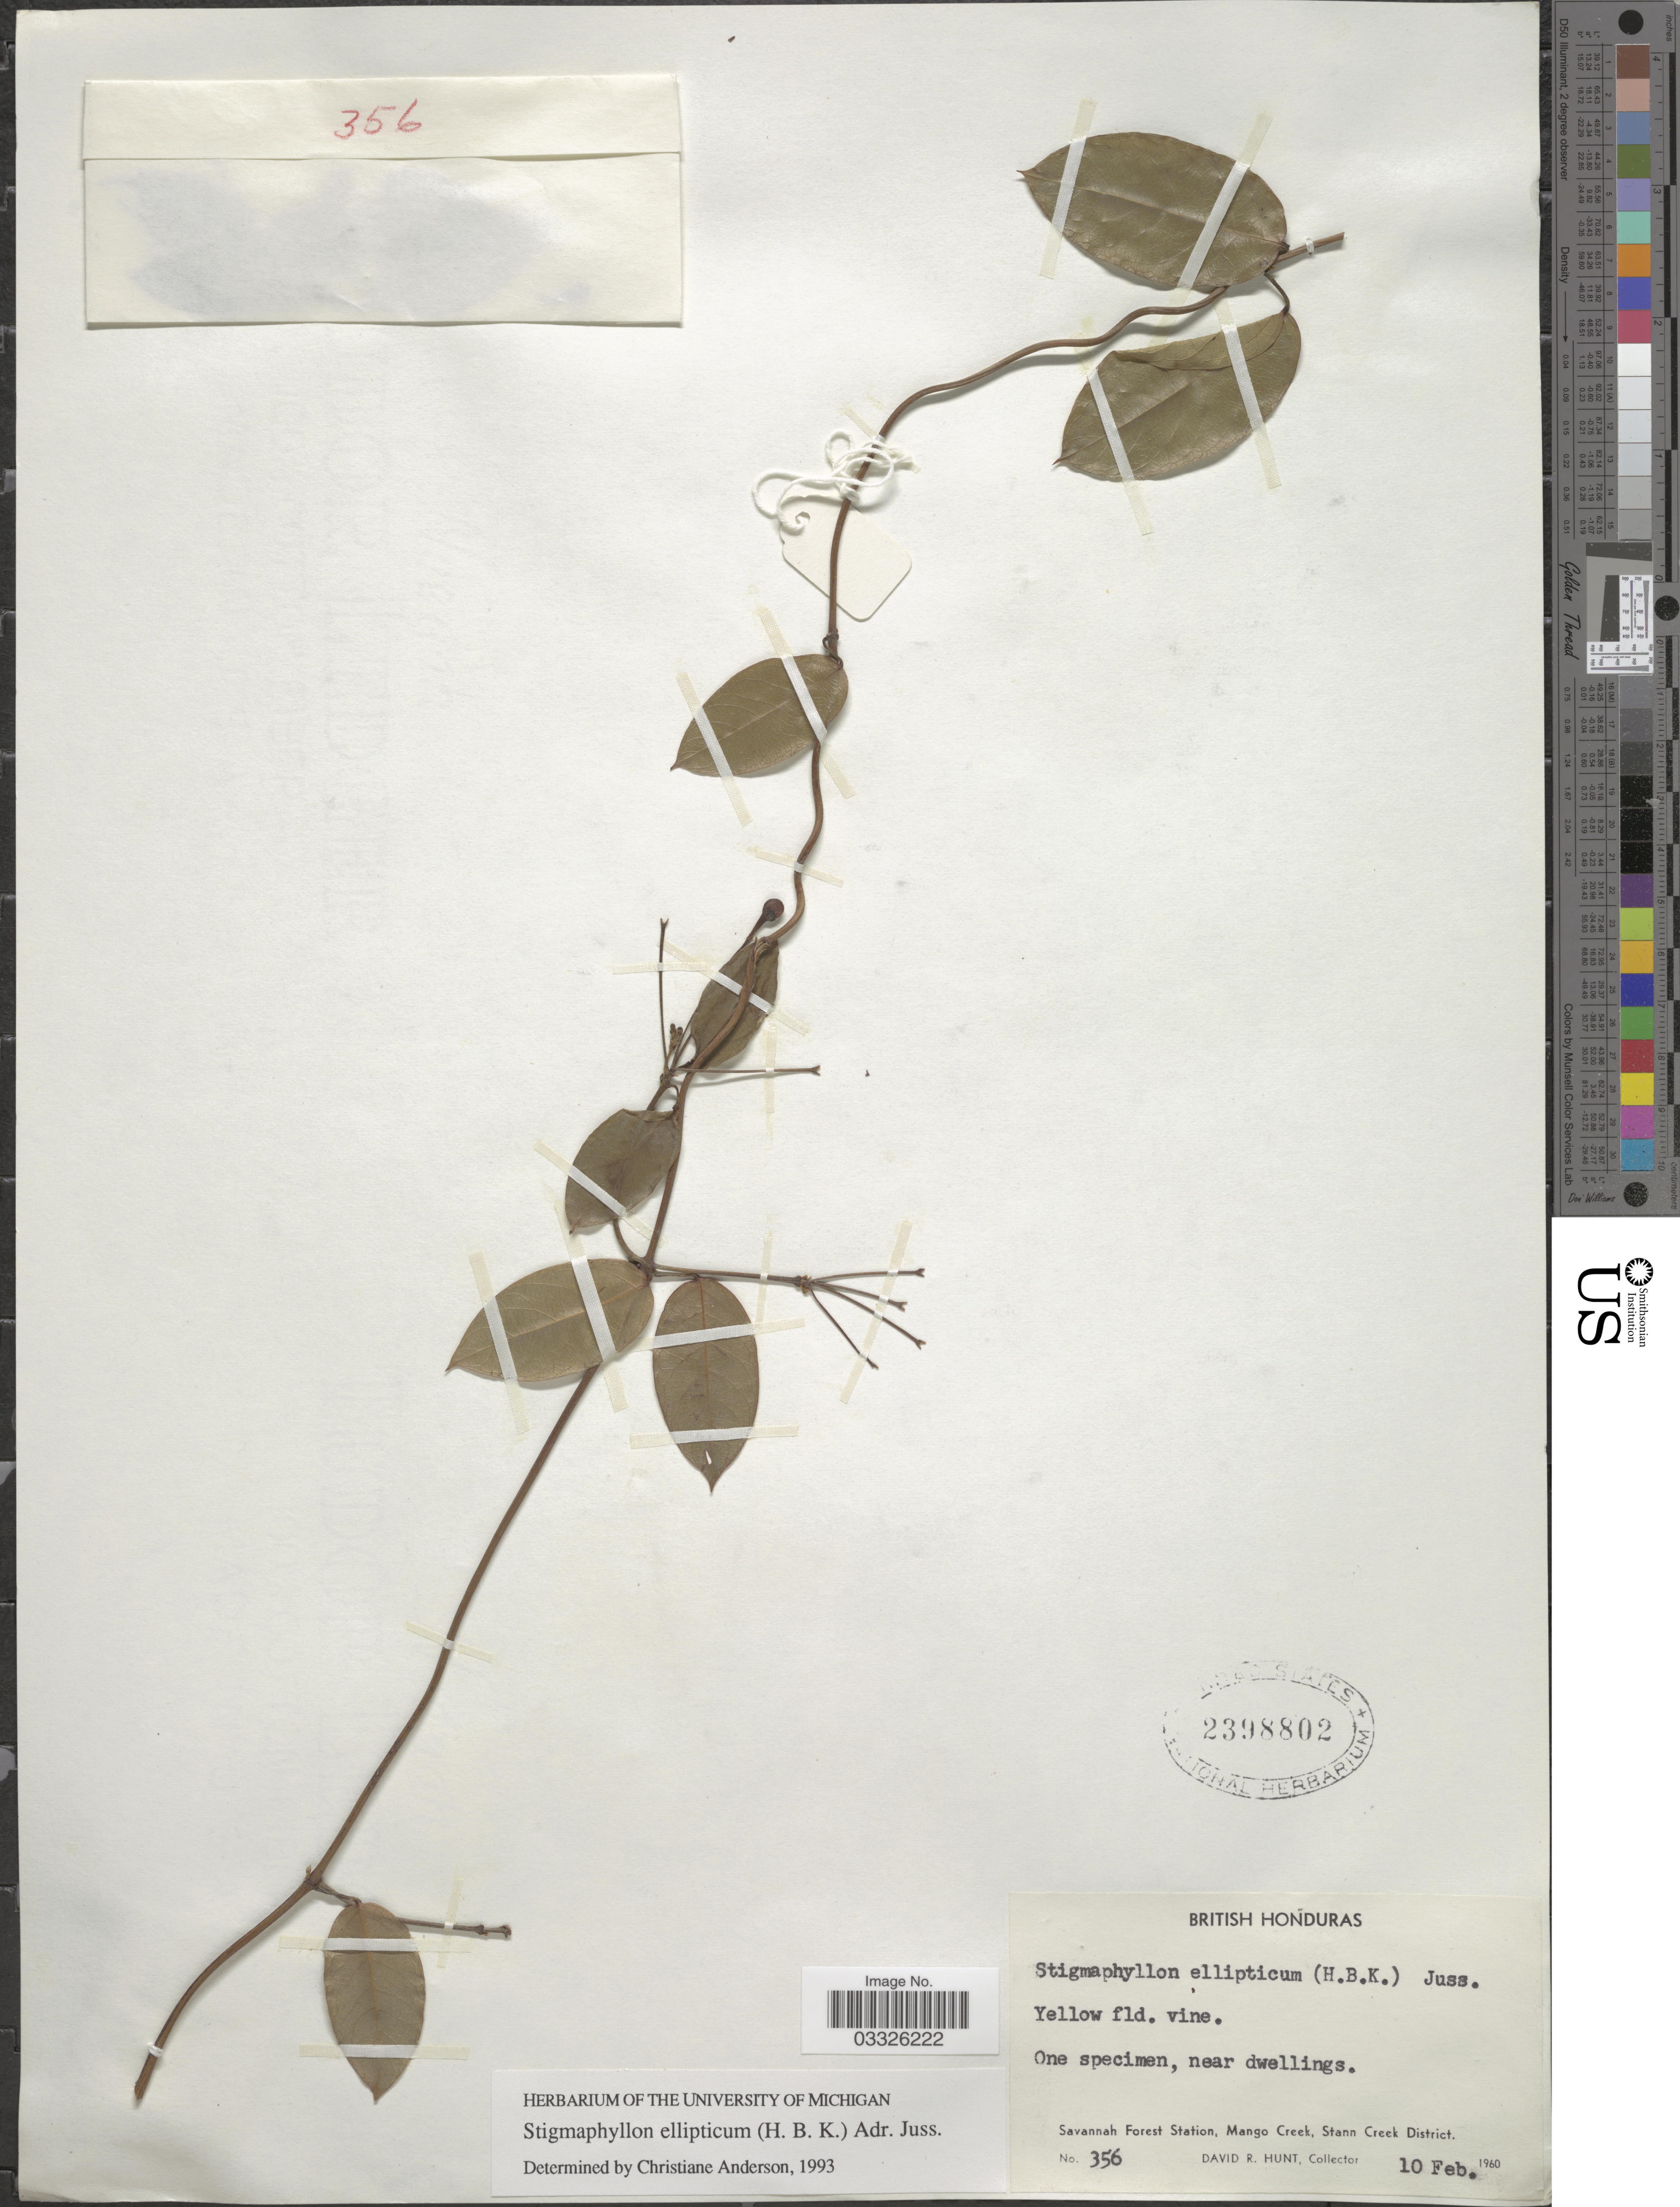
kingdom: Plantae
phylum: Tracheophyta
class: Magnoliopsida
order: Malpighiales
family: Malpighiaceae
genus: Stigmaphyllon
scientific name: Stigmaphyllon ellipticum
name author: (Kunth) A. Juss.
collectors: D. Hunt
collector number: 356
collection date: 1960-02-10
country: Belize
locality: British Honduras. Savannah Forest Station, Mango Creek, Stann Creek District.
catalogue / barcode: US 2398802